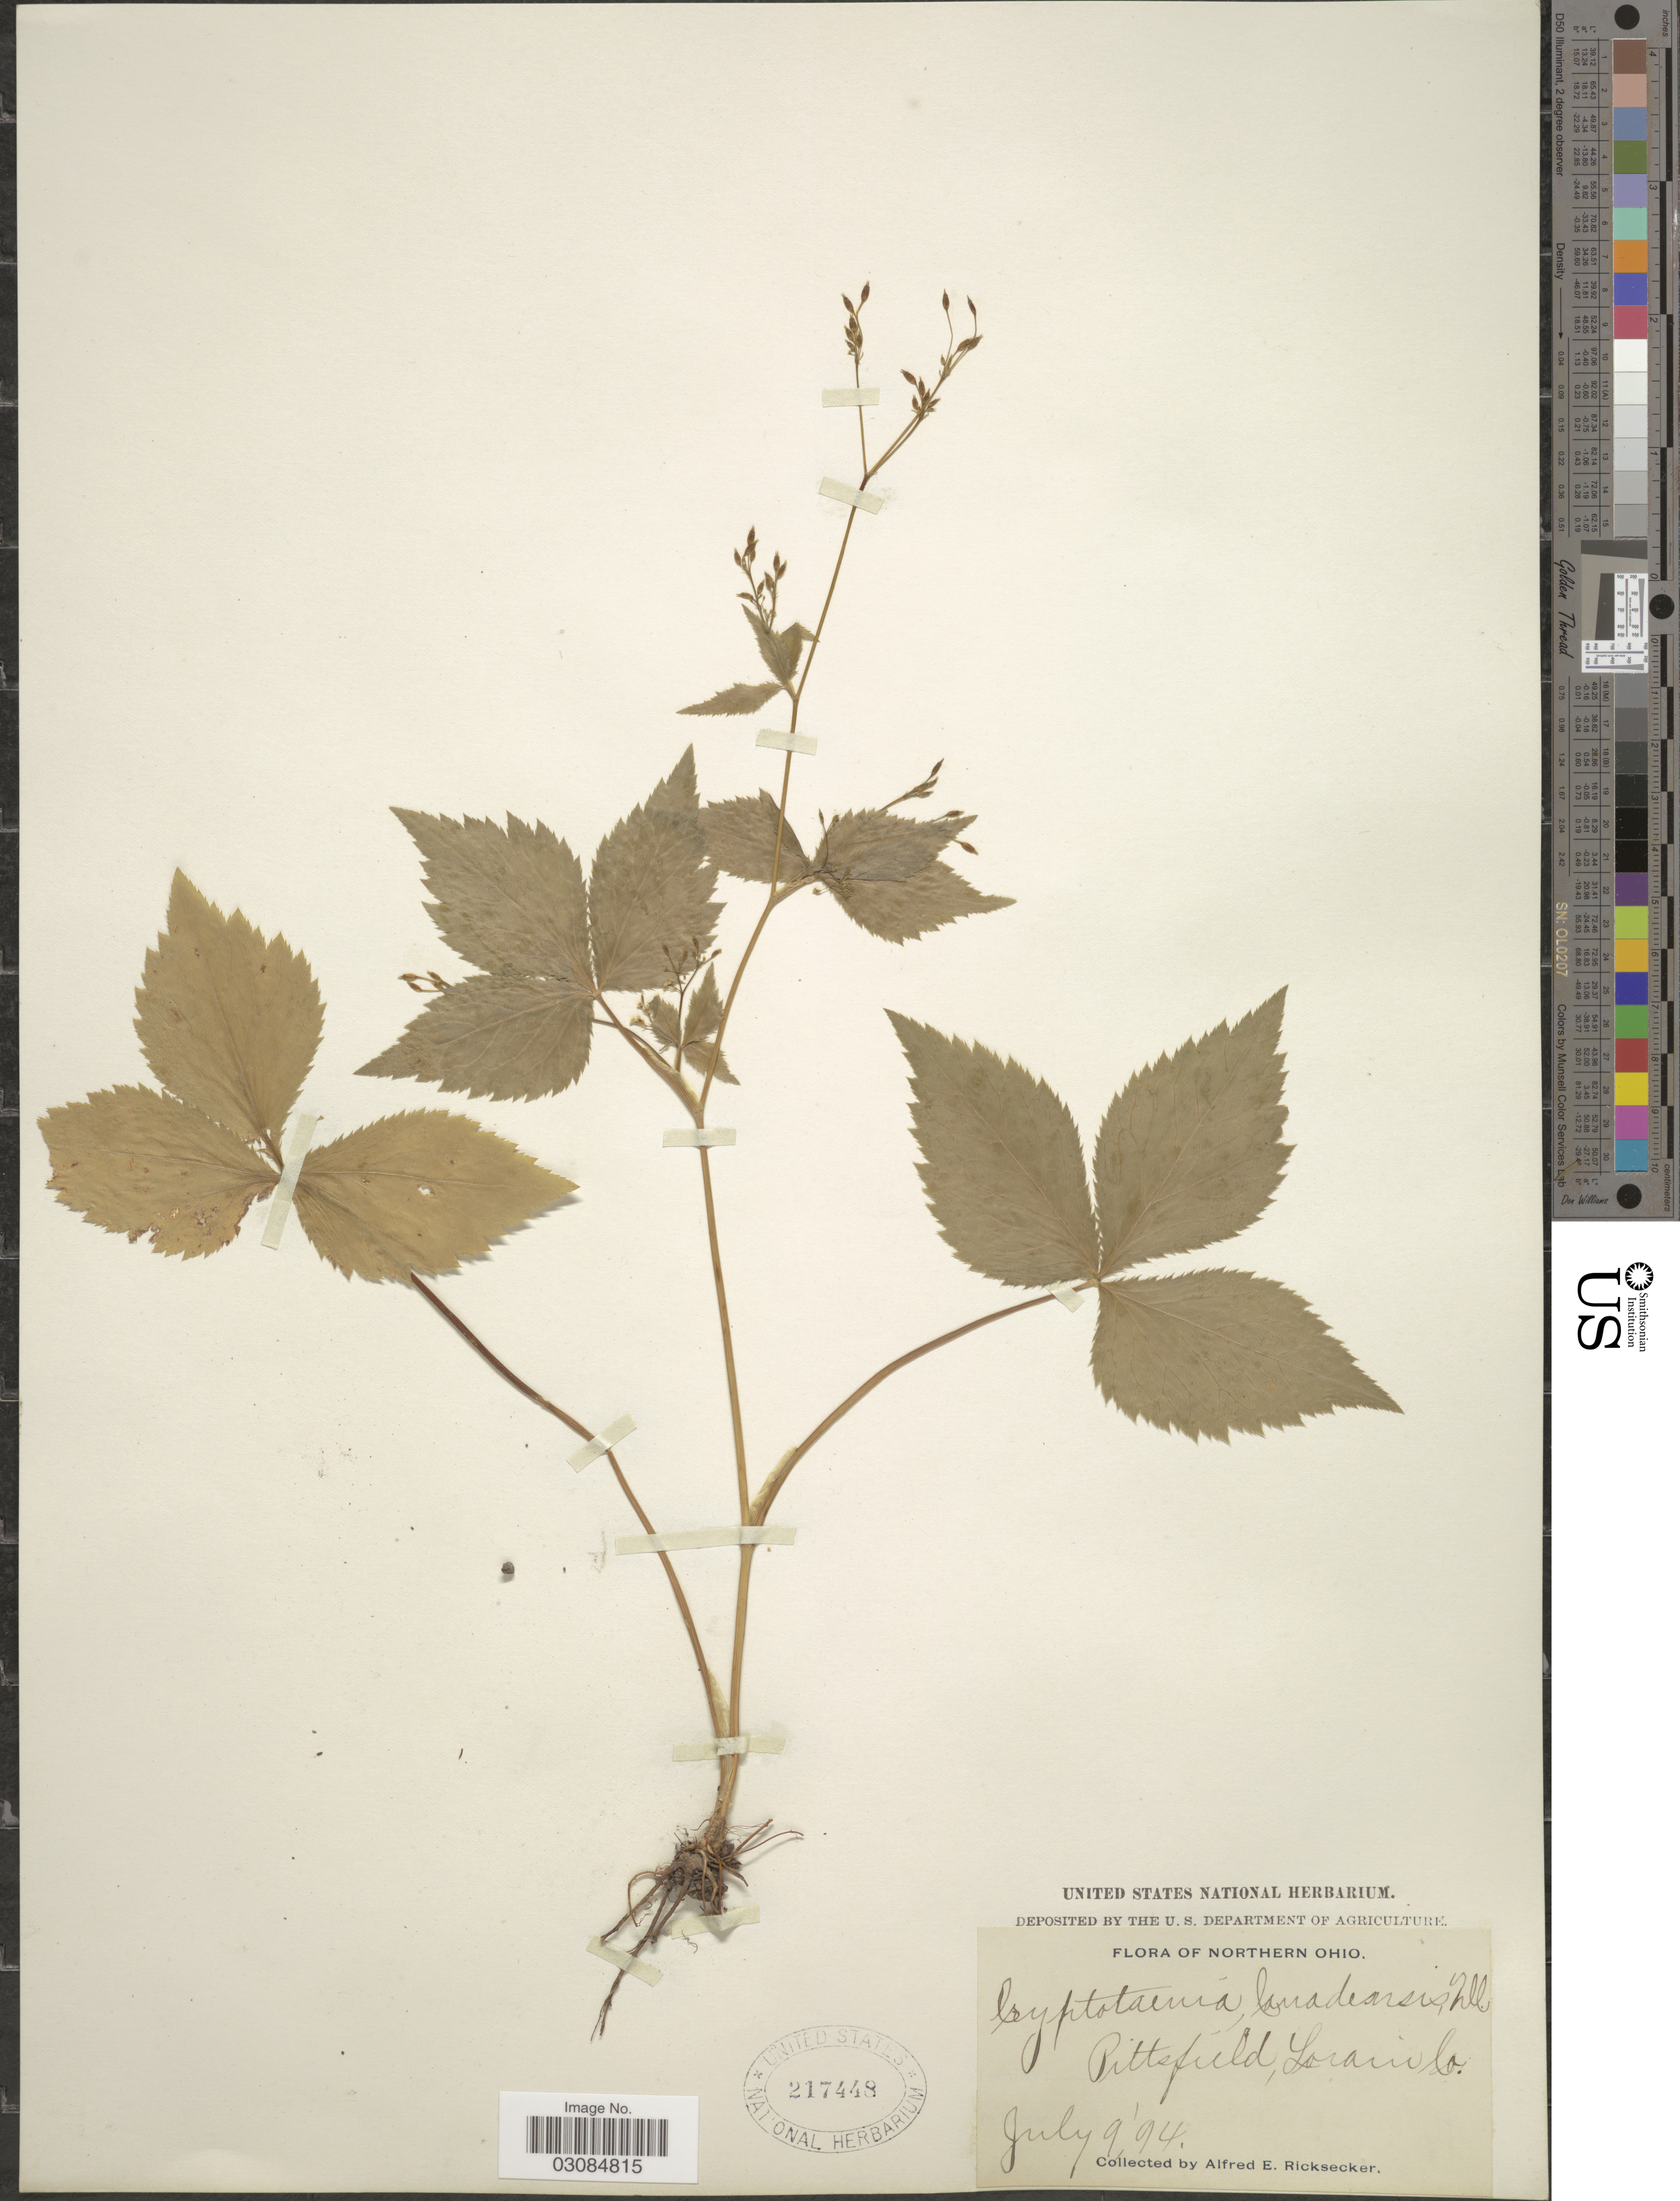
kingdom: Plantae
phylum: Tracheophyta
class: Magnoliopsida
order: Apiales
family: Apiaceae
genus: Cryptotaenia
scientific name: Cryptotaenia canadensis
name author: (L.) DC.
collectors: A. E. Ricksecker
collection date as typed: Transcribed d/m/y: 9/7/94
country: United States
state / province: Ohio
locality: Northern Ohio. Pittsfield, Lorain Co.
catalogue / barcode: US 217448